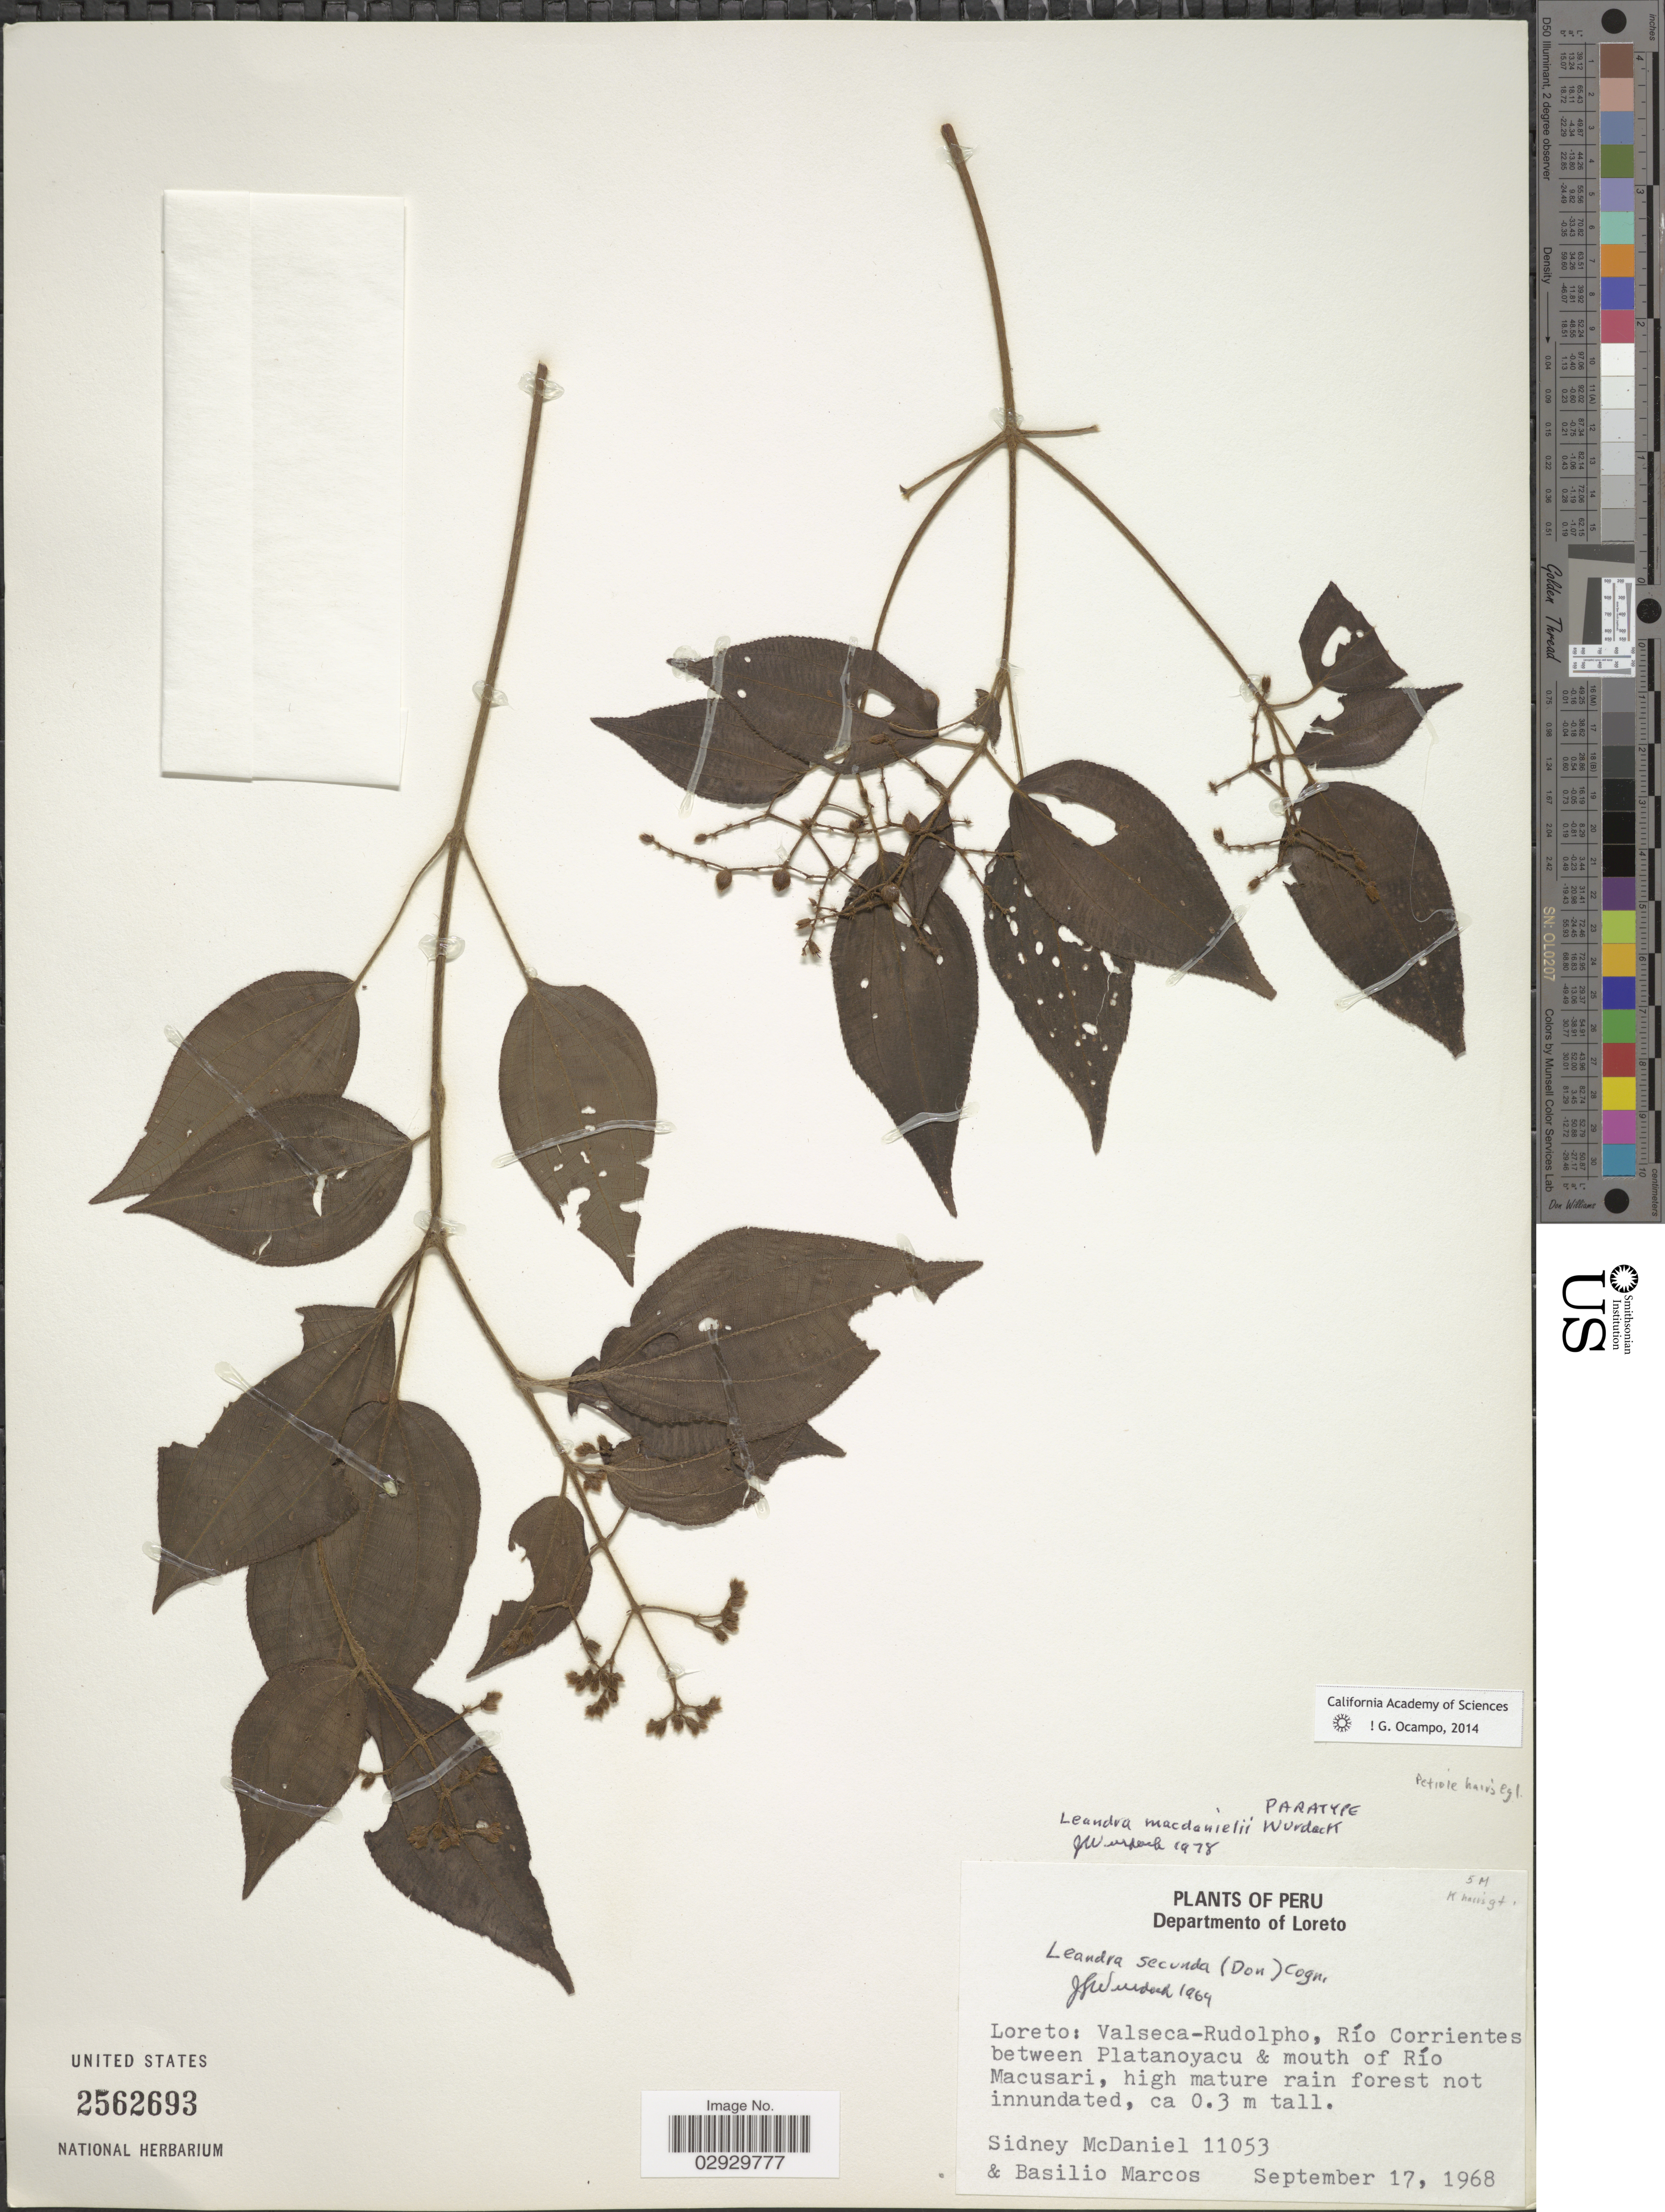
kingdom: Plantae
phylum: Tracheophyta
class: Magnoliopsida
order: Myrtales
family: Melastomataceae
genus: Leandra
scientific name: Leandra macdanielii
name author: Wurdack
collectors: S. McDaniel & B. Marcos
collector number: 11053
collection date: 1968-09-17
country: Peru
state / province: Loreto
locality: Departmento of Loreto, Valseca-Rudolpho, Río Corrientes between Platanoyacu & mouth of Río Macusari.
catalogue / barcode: US 2562693